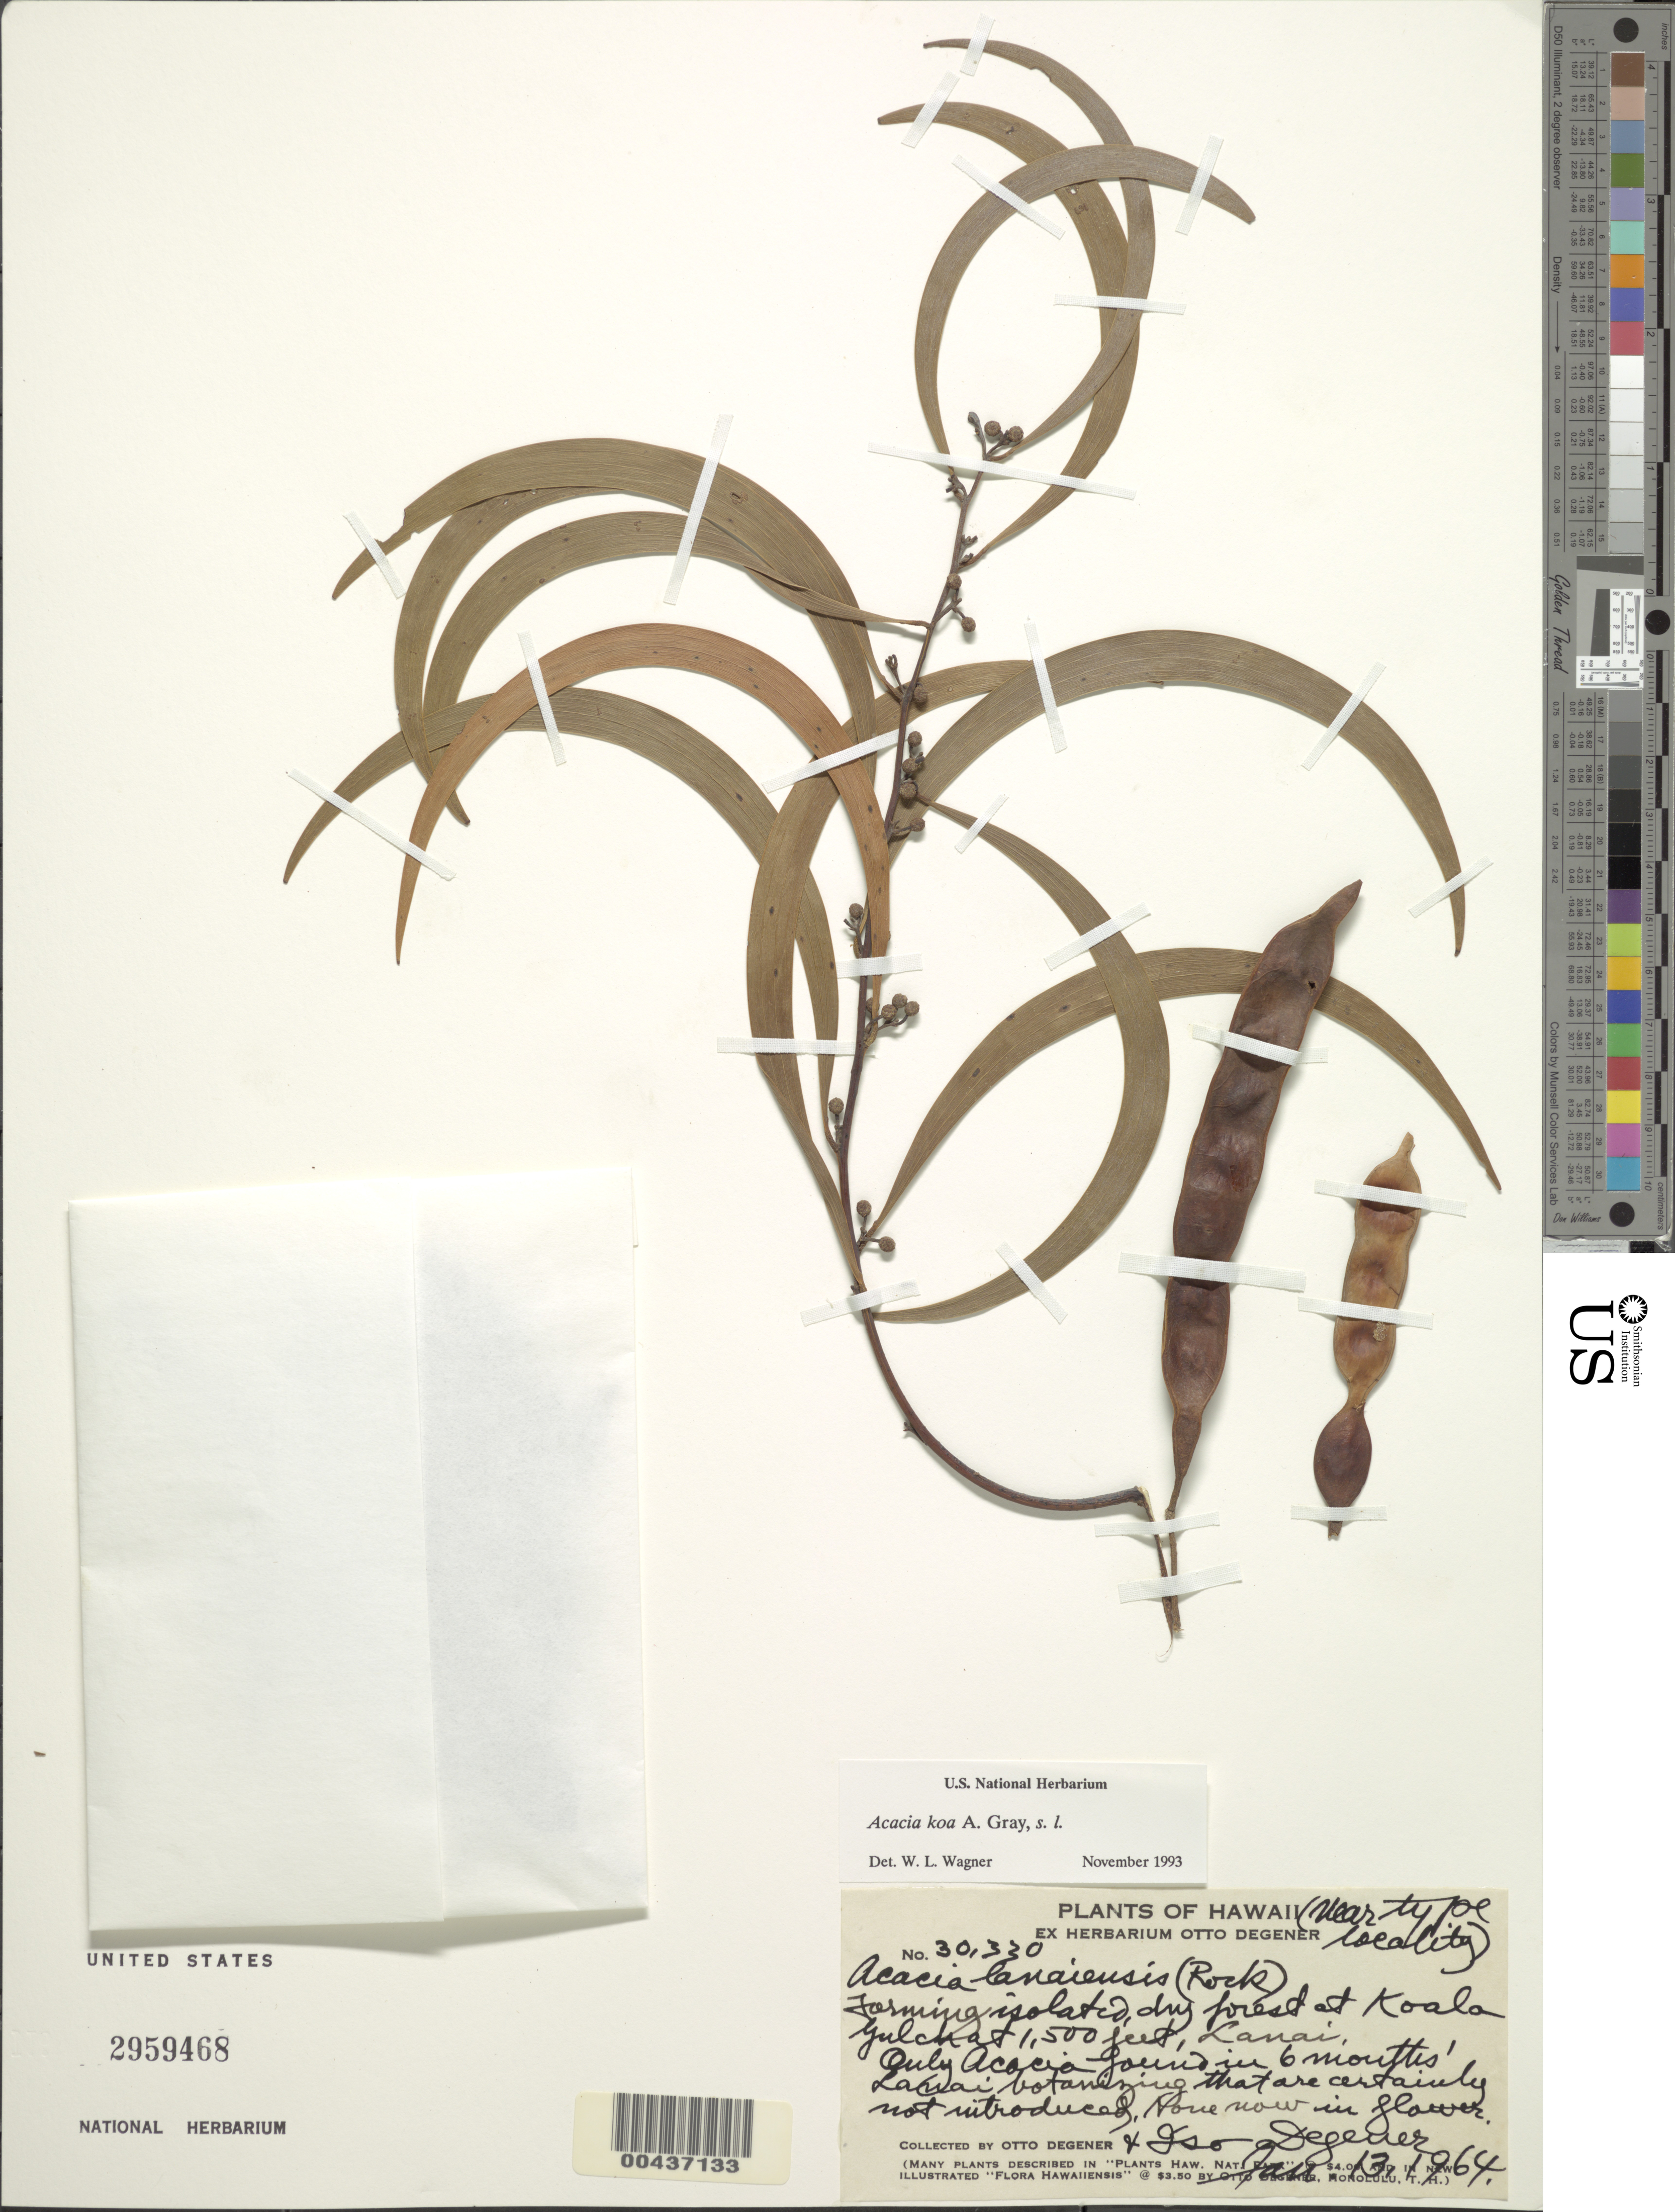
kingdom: Plantae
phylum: Tracheophyta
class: Magnoliopsida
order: Fabales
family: Fabaceae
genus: Acacia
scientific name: Acacia koa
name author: A. Gray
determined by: Wagner, W. L., (BOT), Smithsonian Institution - National Museum of Natural History (UNITED STATES)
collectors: O. Degener & I. Degener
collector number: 30330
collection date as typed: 13 Jan 1964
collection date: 1964-01-13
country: United States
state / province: Hawaii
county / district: Maui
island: Lana'i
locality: Koala Gulch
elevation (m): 457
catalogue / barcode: US 2959468